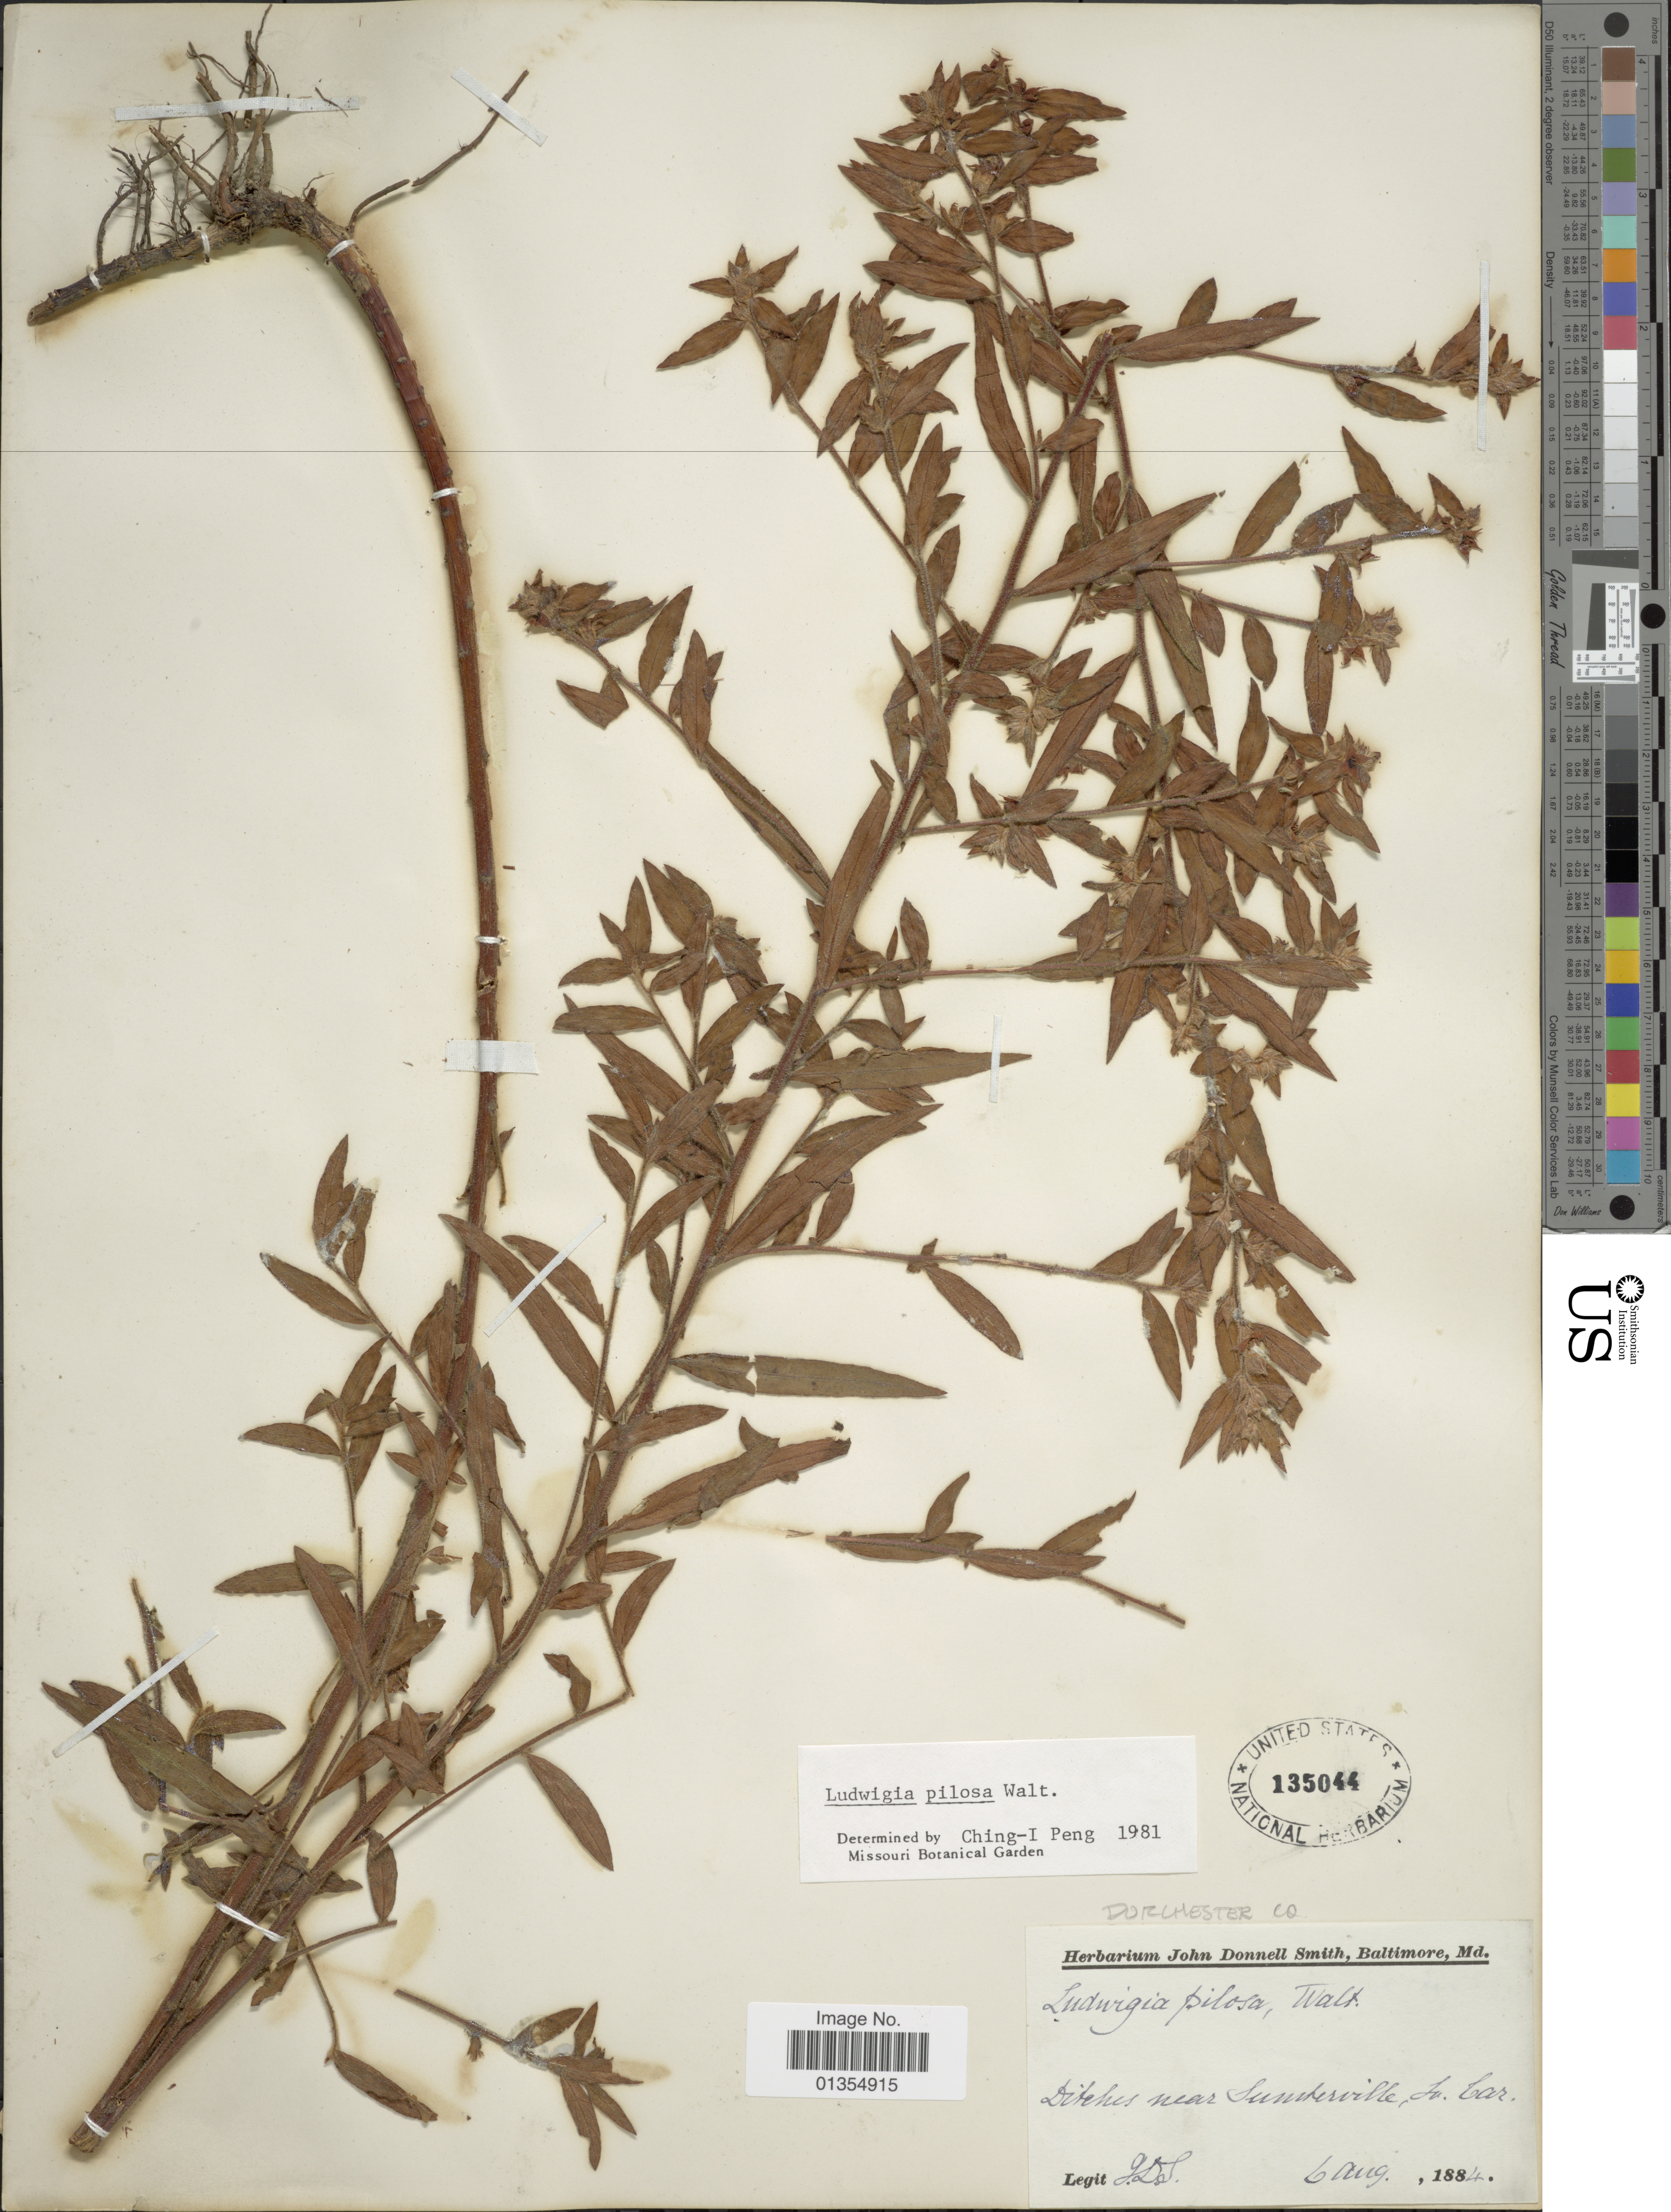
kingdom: Plantae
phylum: Tracheophyta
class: Magnoliopsida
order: Myrtales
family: Onagraceae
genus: Ludwigia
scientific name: Ludwigia pilosa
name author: Walter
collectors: J. Donnell Smith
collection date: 1884-08-06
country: United States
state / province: South Carolina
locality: Ditches near Sumterville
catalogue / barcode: US 135044